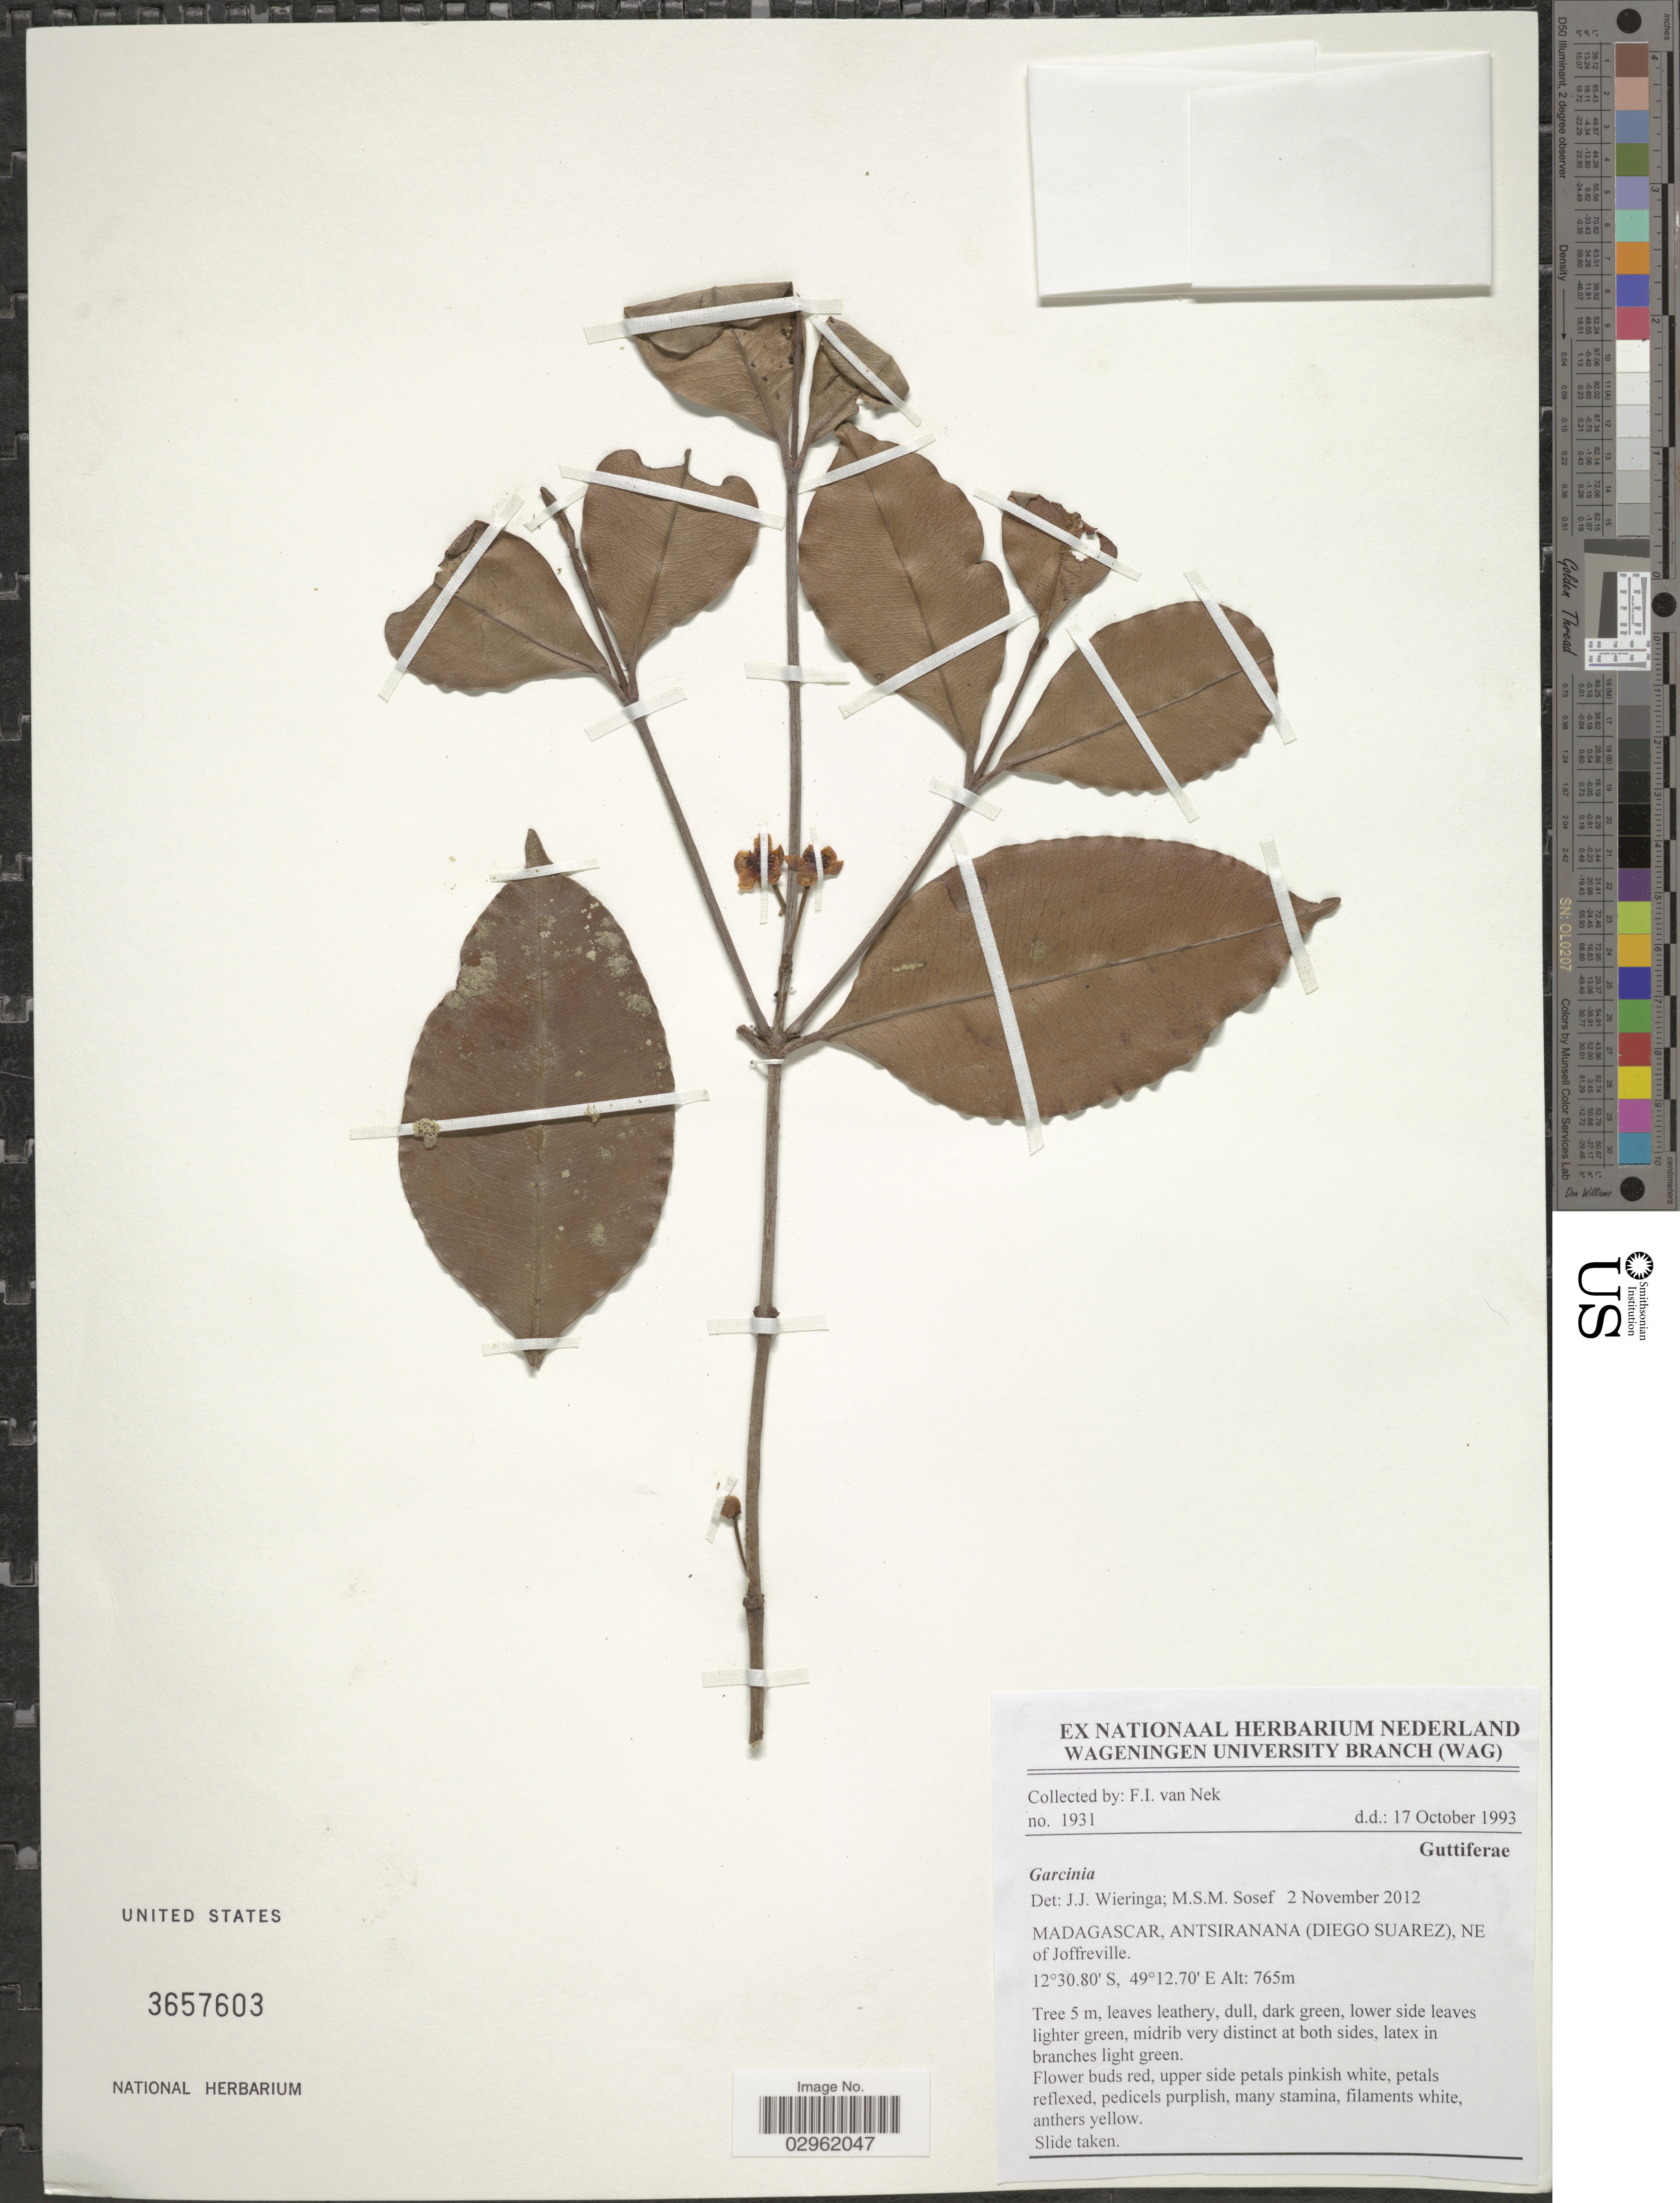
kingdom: Plantae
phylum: Tracheophyta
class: Magnoliopsida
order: Malpighiales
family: Clusiaceae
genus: Garcinia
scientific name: Garcinia sp.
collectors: F. van Nek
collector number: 1931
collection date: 1993-10-17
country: Madagascar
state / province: Diana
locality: (DIEGO SUAREZ), NE of Joffreville.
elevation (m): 765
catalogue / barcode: US 3657603